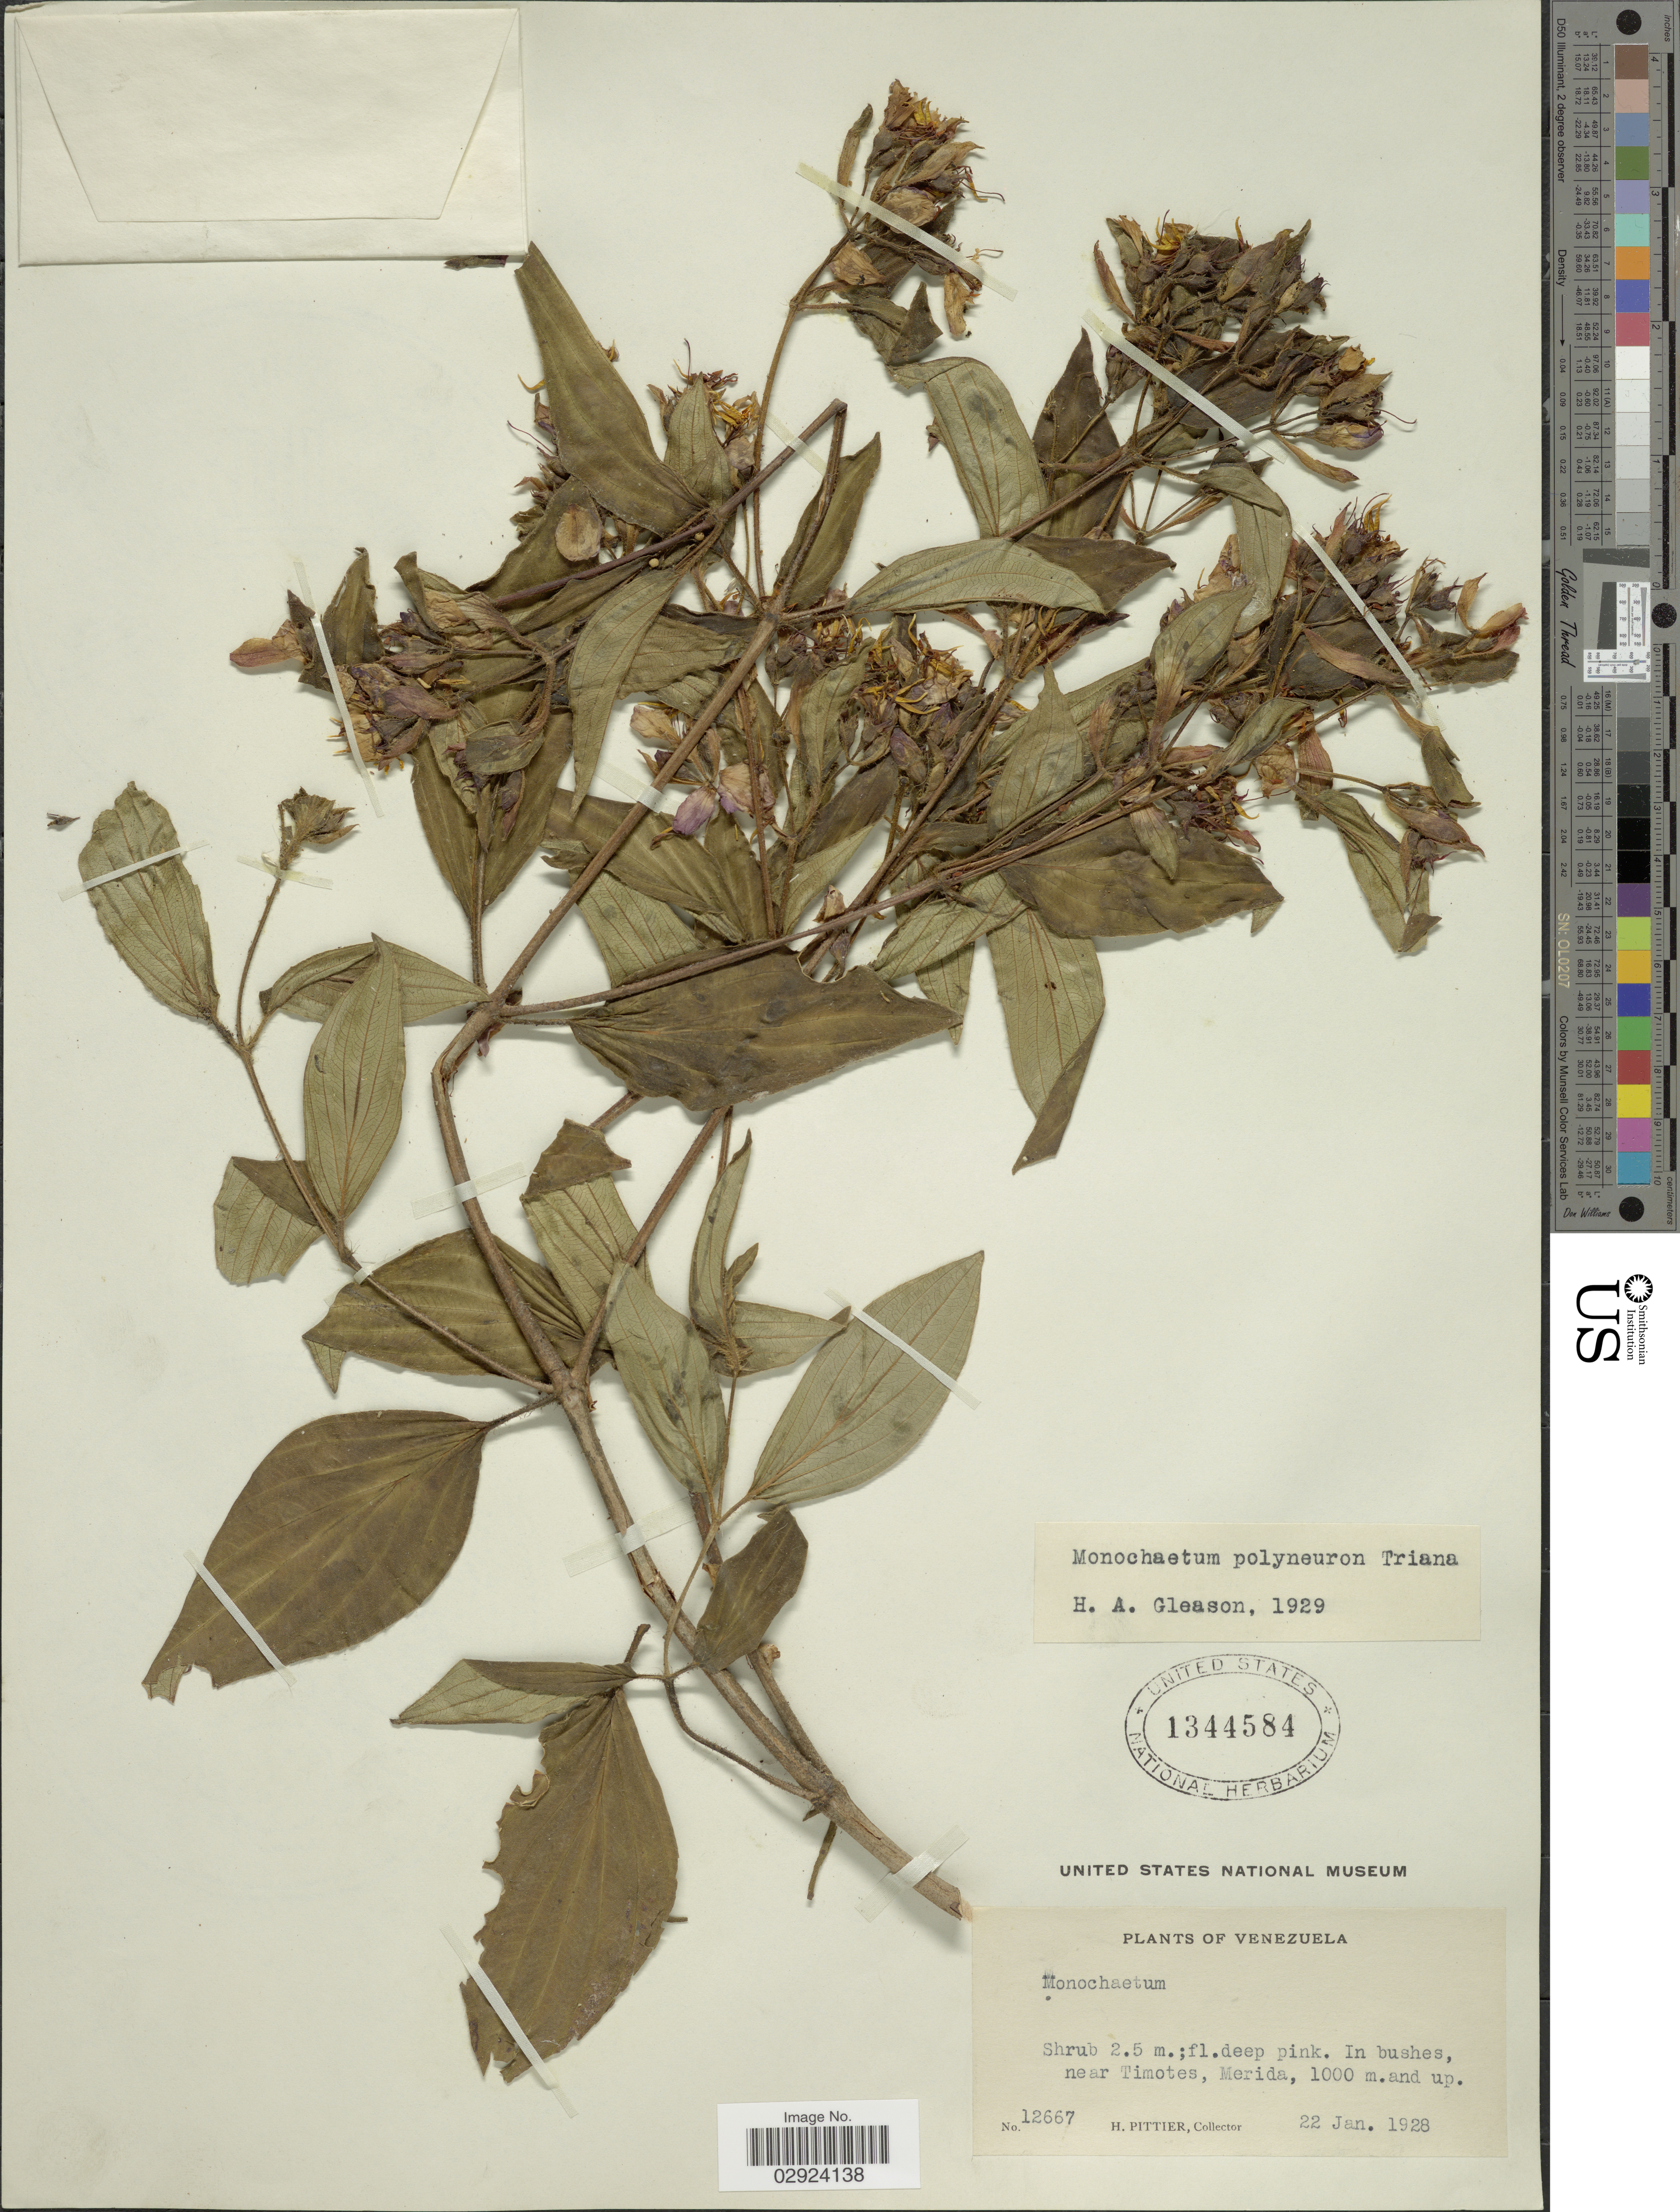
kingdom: Plantae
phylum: Tracheophyta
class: Magnoliopsida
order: Myrtales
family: Melastomataceae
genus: Monochaetum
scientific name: Monochaetum polyneurum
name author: Triana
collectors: H. F. Pittier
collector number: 12667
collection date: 1928-01-22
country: Venezuela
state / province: Mérida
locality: In bushes, near Timotes, Merida.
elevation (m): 1000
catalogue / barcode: US 1344584